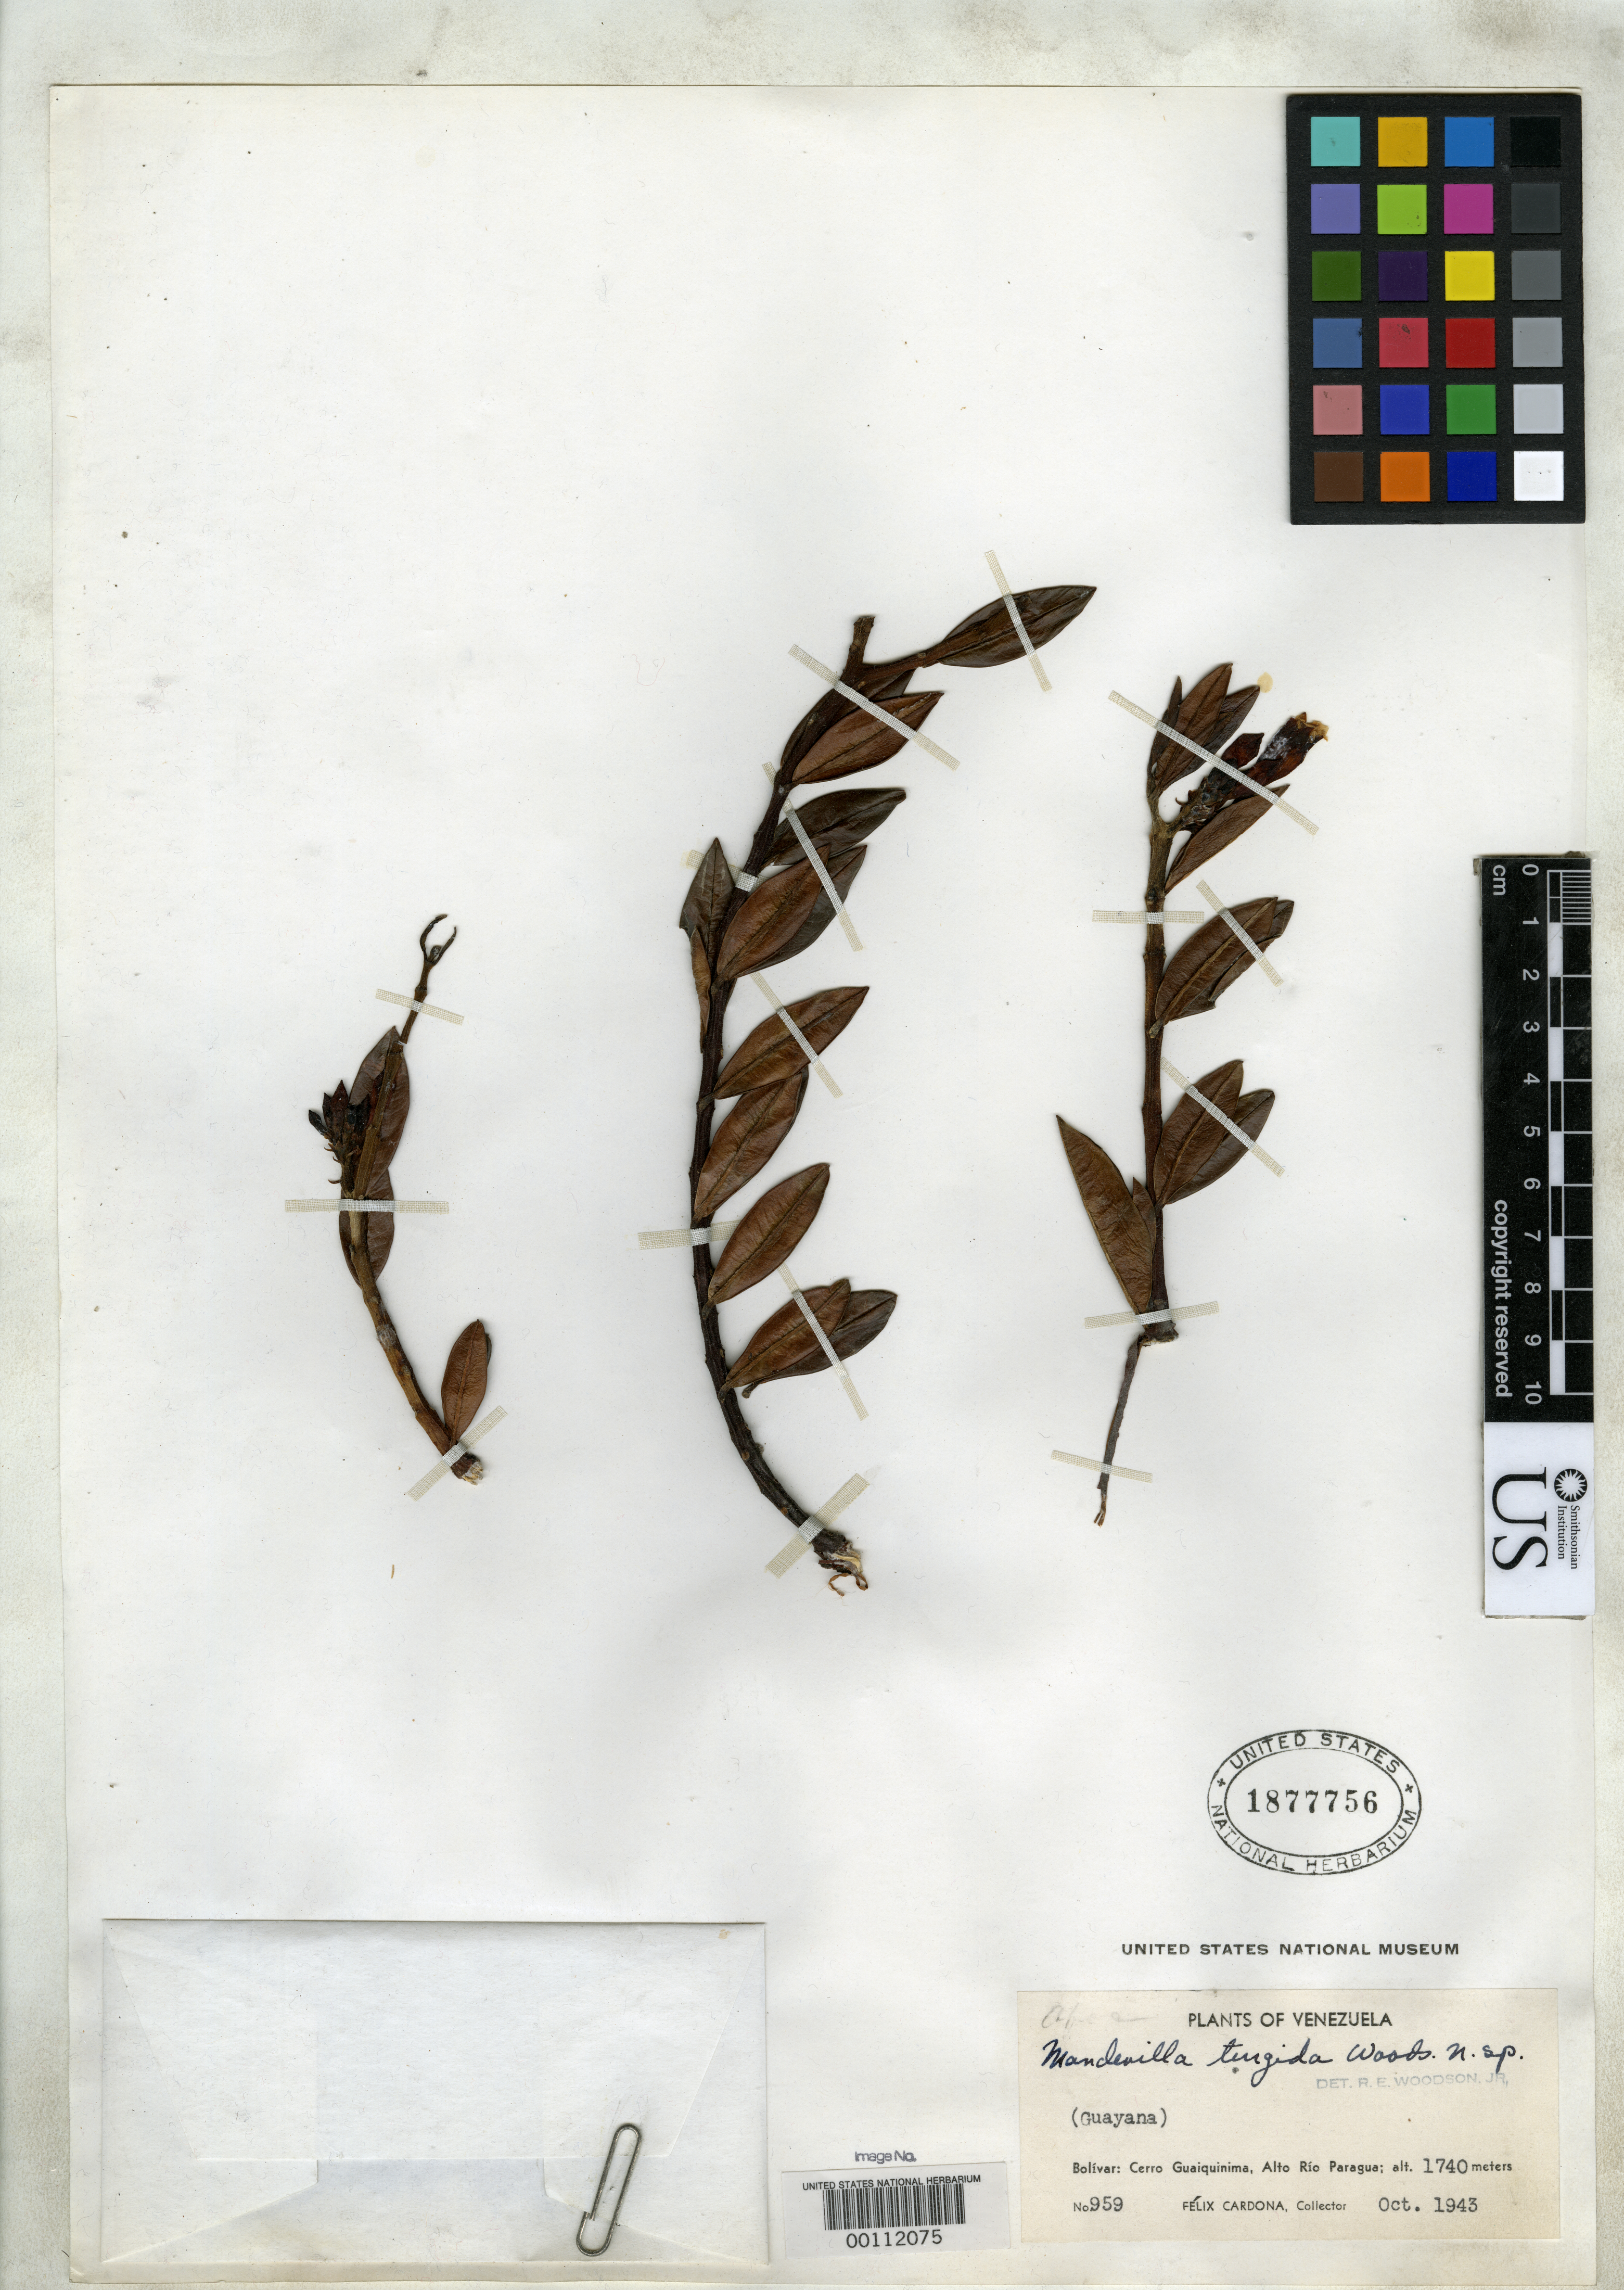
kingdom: Plantae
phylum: Tracheophyta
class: Magnoliopsida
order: Gentianales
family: Apocynaceae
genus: Mandevilla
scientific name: Mandevilla turgida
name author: Woodson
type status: Holotype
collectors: F. Cardona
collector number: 959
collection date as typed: Oct 1943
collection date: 1943-10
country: Venezuela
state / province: Bolivar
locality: Cerro Guaiquinima, Alto Rio Paragua.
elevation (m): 1740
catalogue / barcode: US 1877756